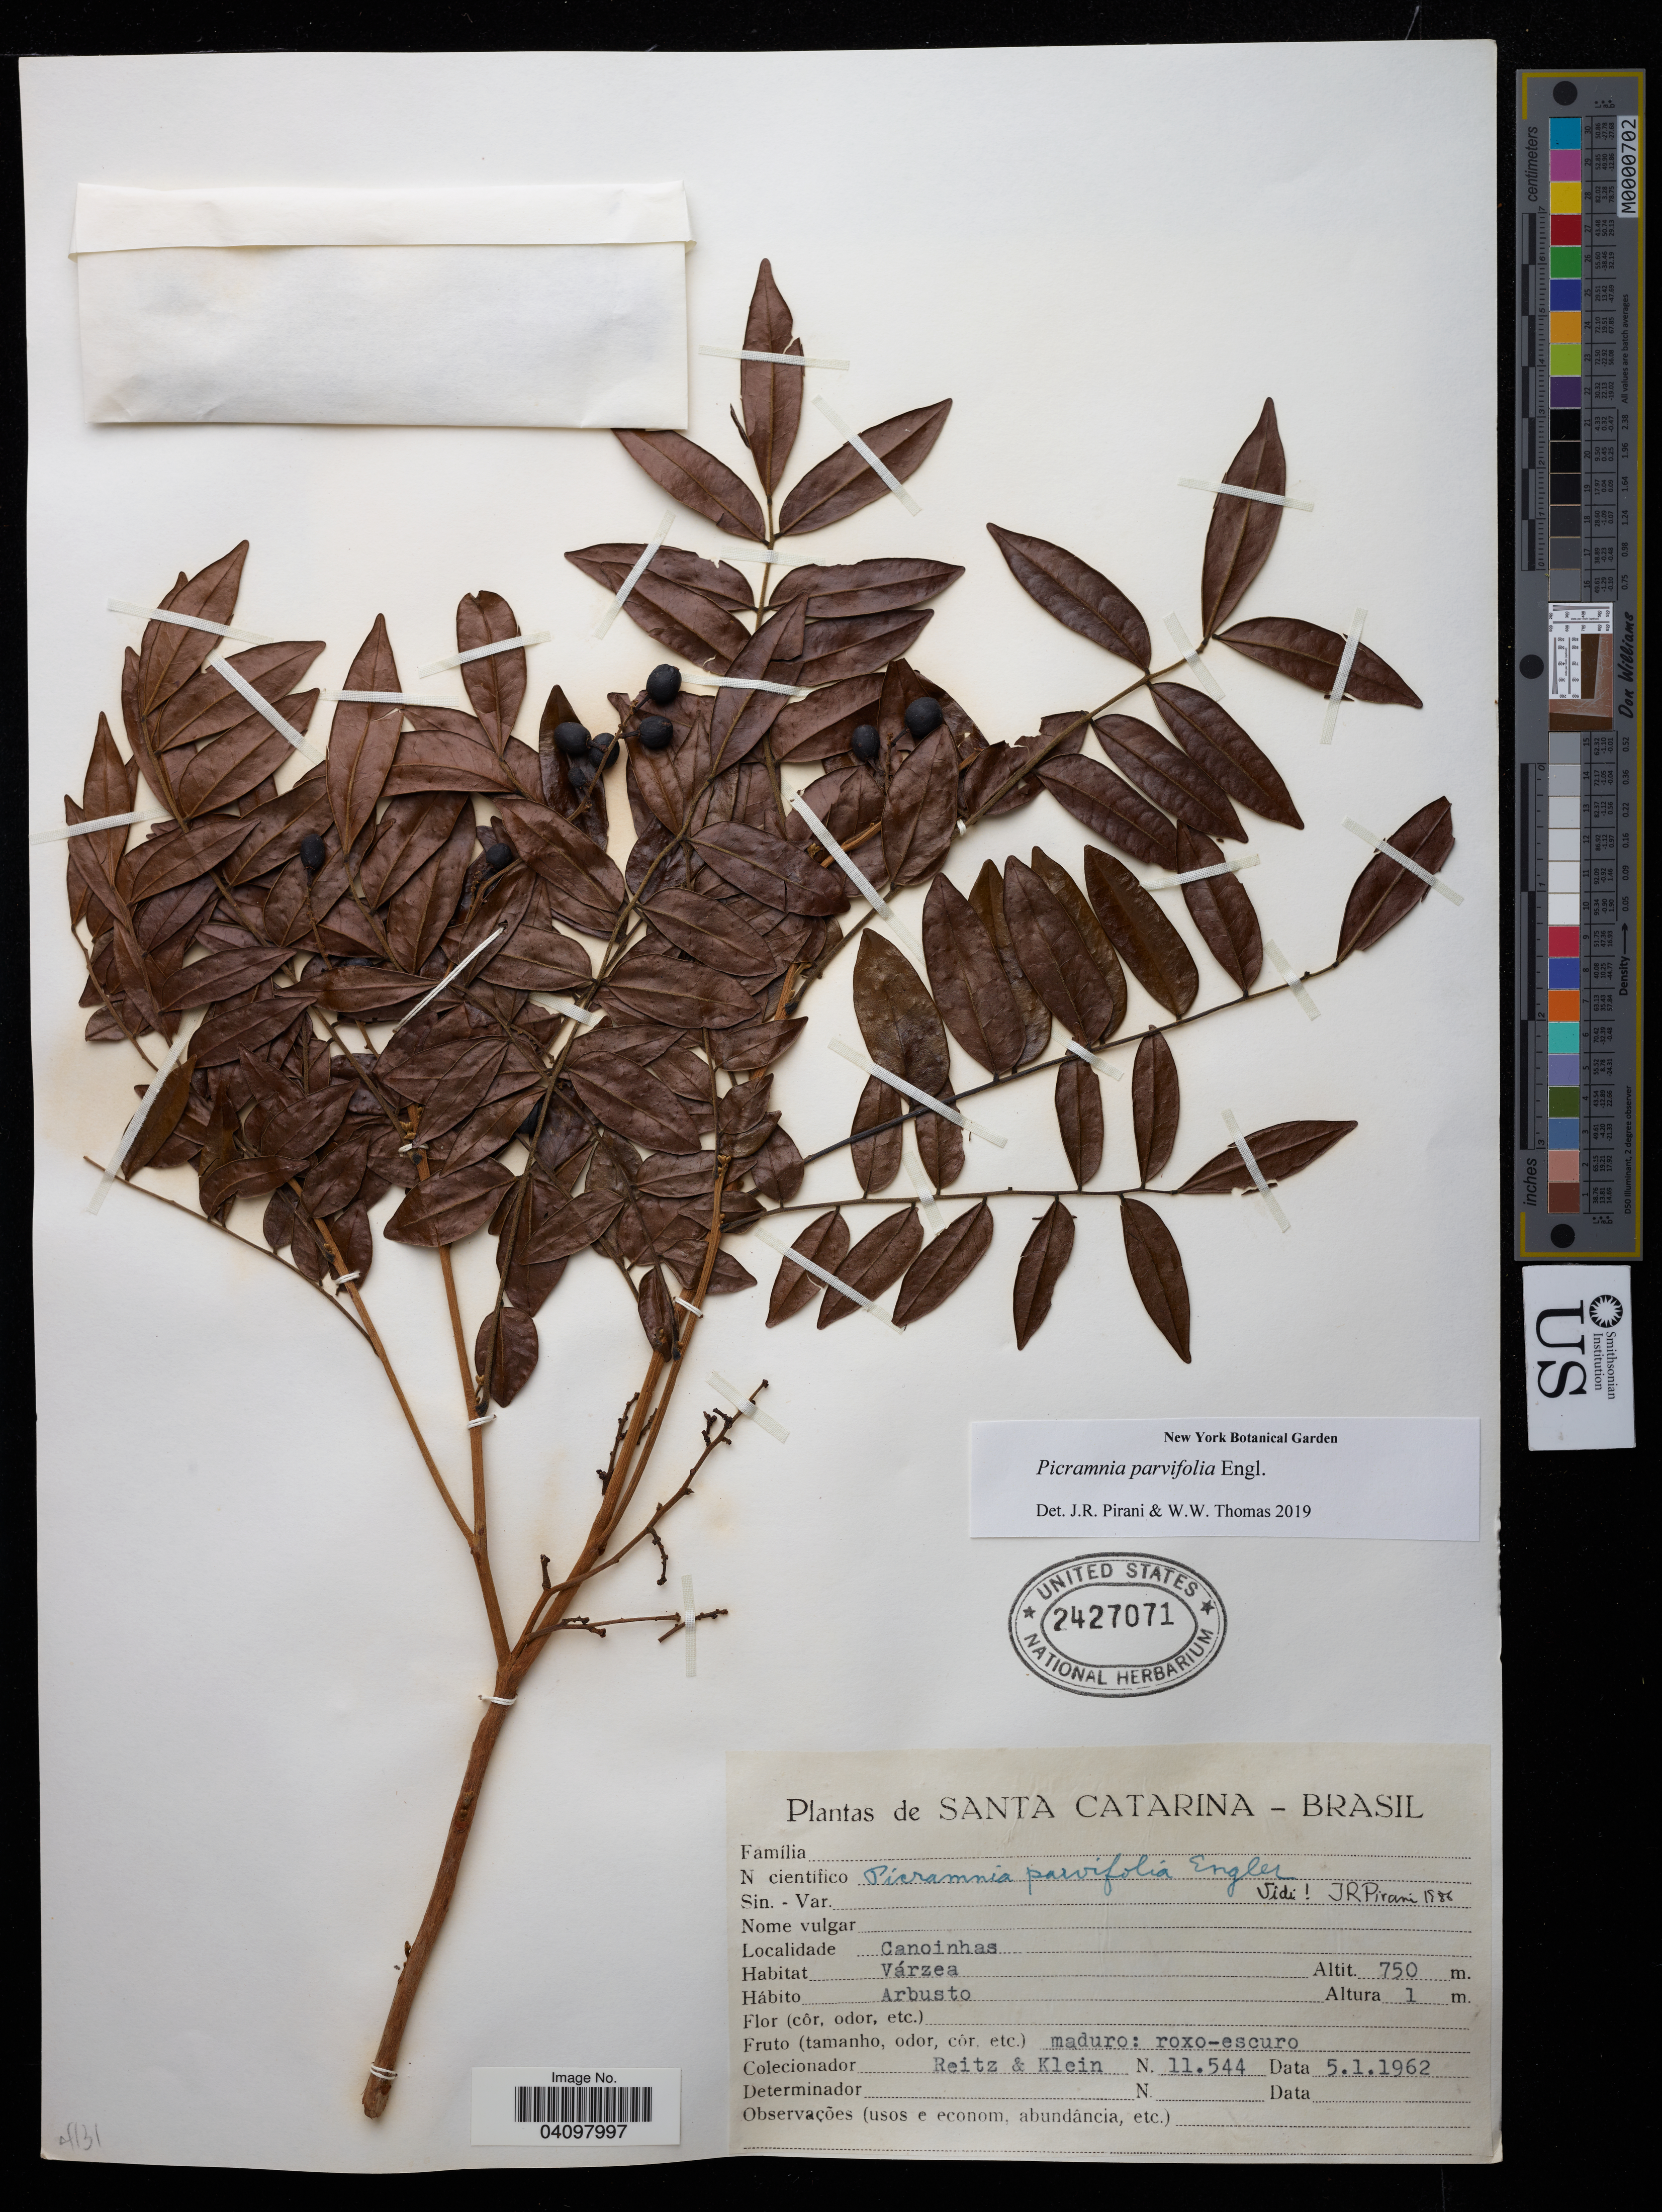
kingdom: Plantae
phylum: Tracheophyta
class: Magnoliopsida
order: Picramniales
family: Picramniaceae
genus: Picramnia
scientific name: Picramnia parvifolia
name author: Engl.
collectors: Reitz & Klein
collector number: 11.544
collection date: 1962-01-05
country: Brazil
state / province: Santa Catarina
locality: Canoinhas, Várzea.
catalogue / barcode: US 2427071